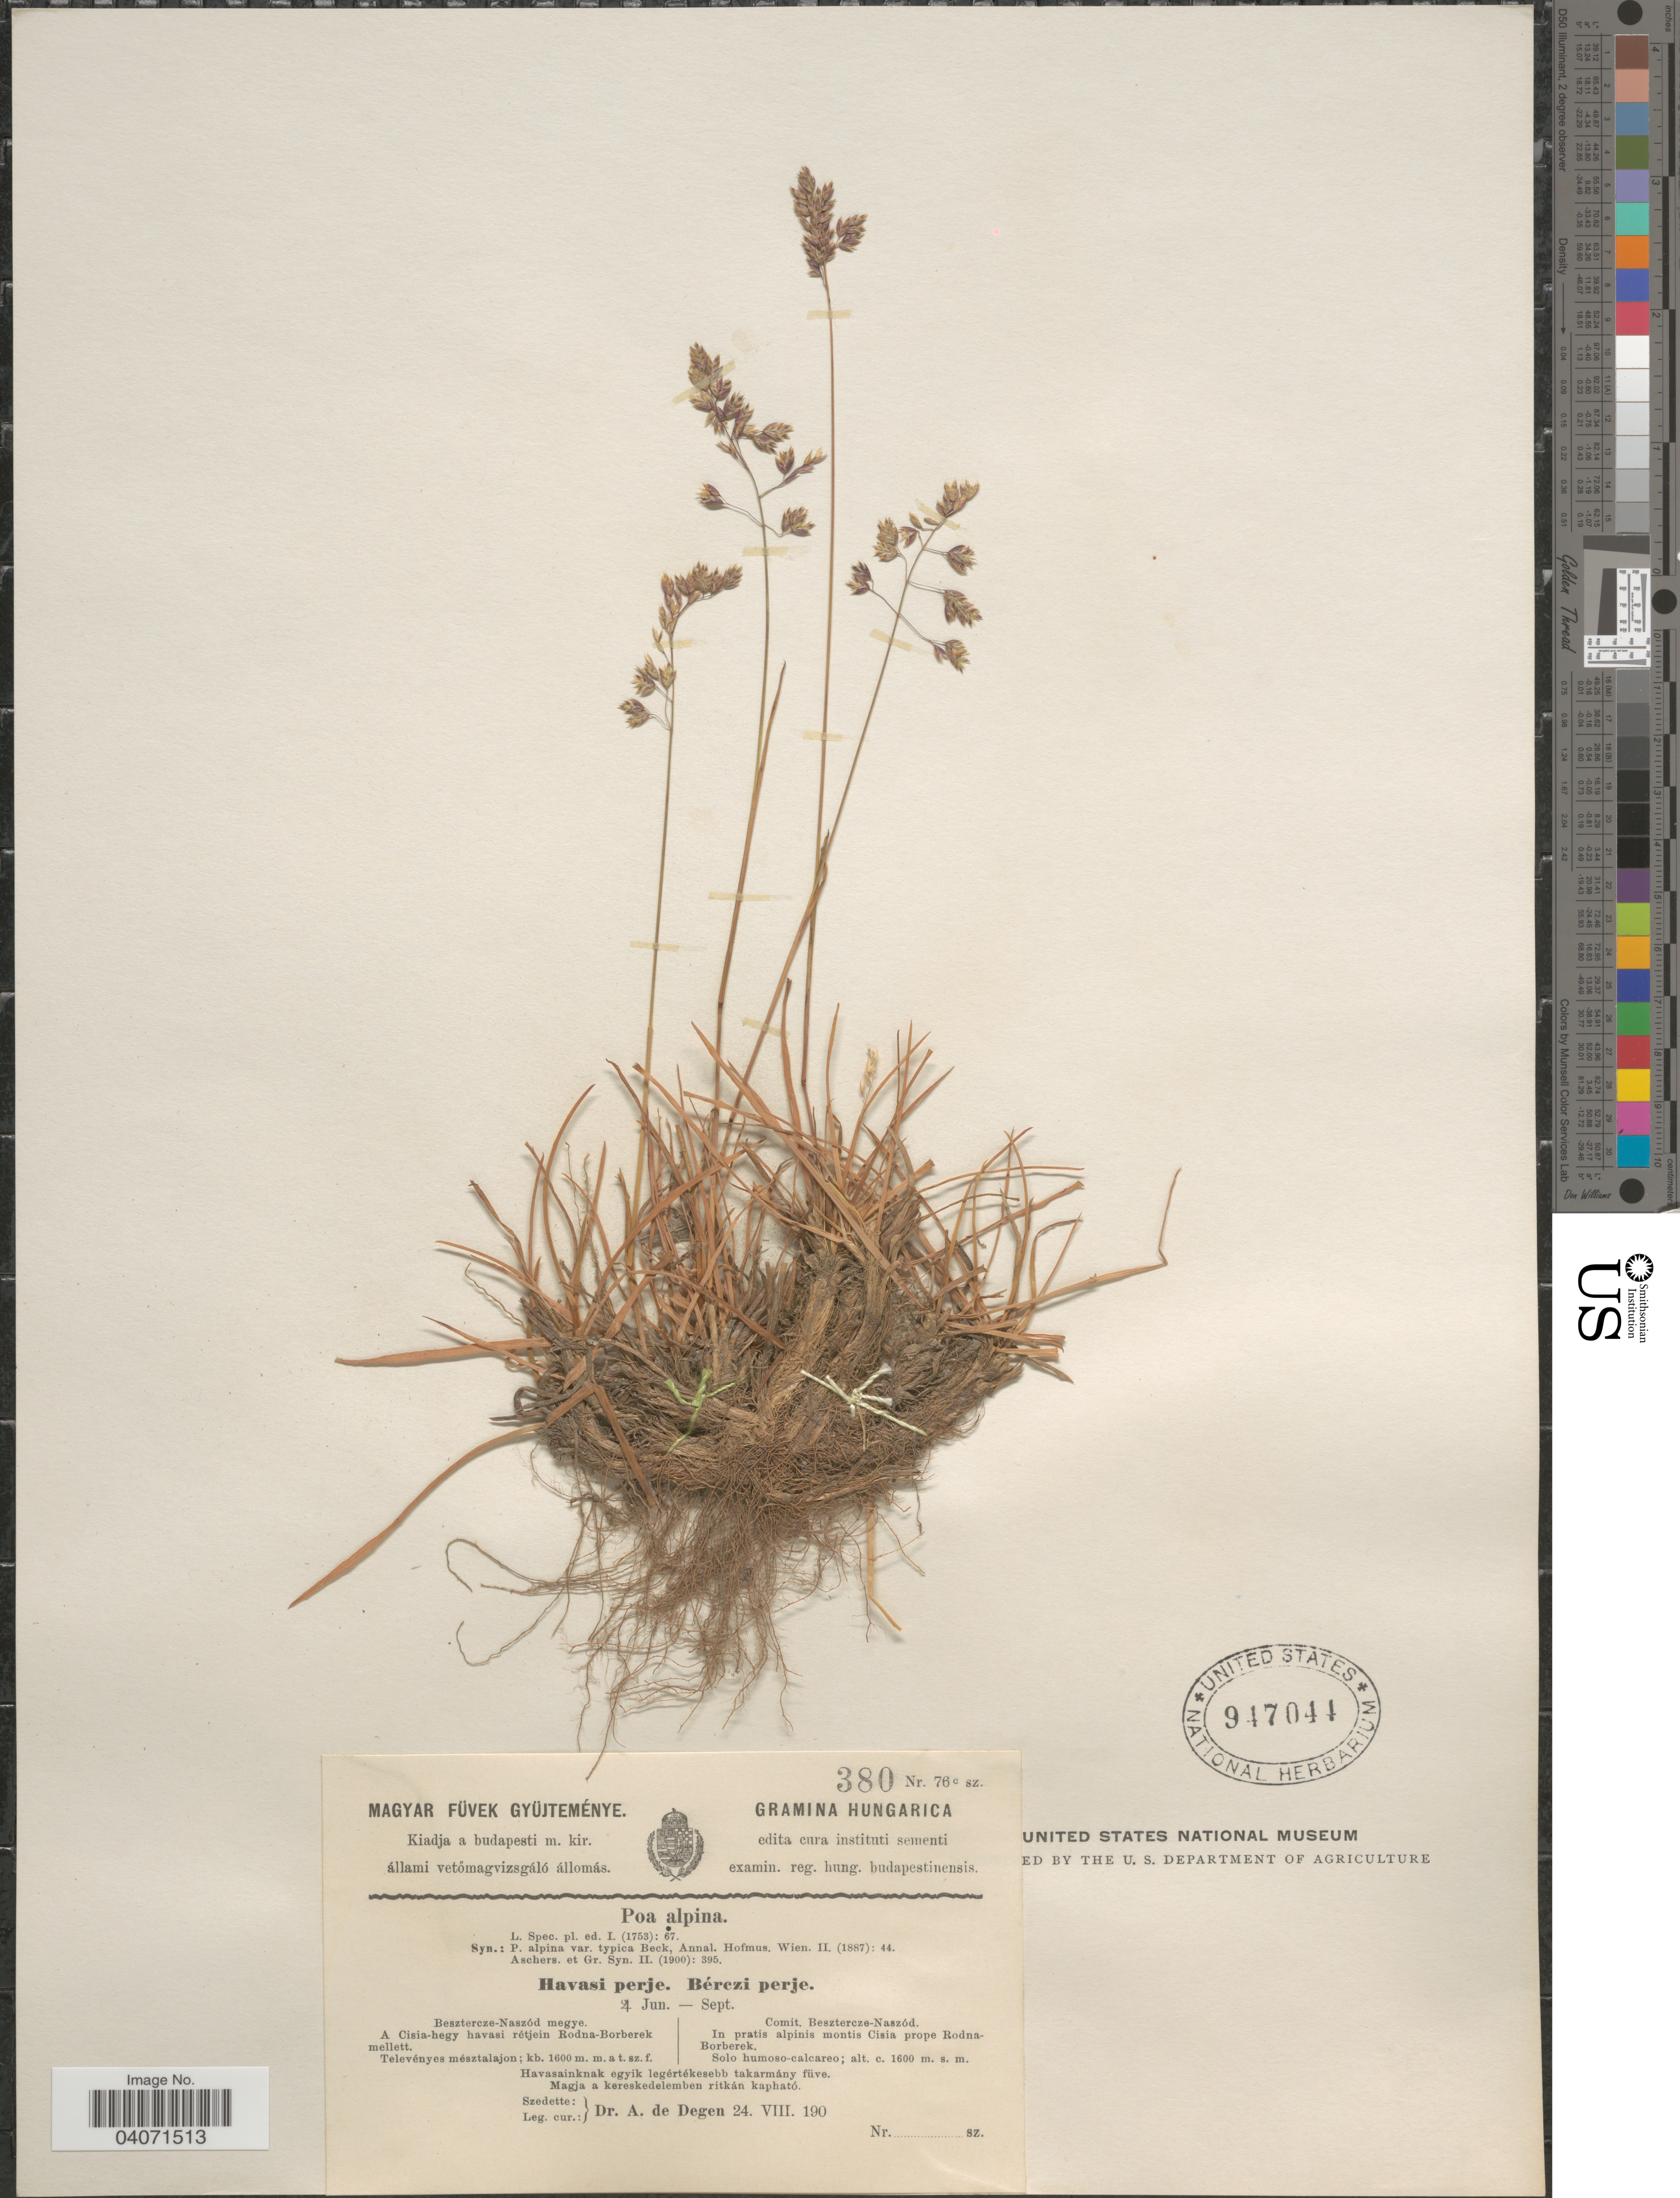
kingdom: Plantae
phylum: Tracheophyta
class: Liliopsida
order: Poales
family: Poaceae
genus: Poa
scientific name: Poa alpina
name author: L.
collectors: A. Degen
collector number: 76c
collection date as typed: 24. VIII. 190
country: Hungary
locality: Comit. Besztercze-Naszód. In pratis alpinis montis Cisia prope Rodna-Borberek.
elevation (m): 1600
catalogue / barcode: US 947044